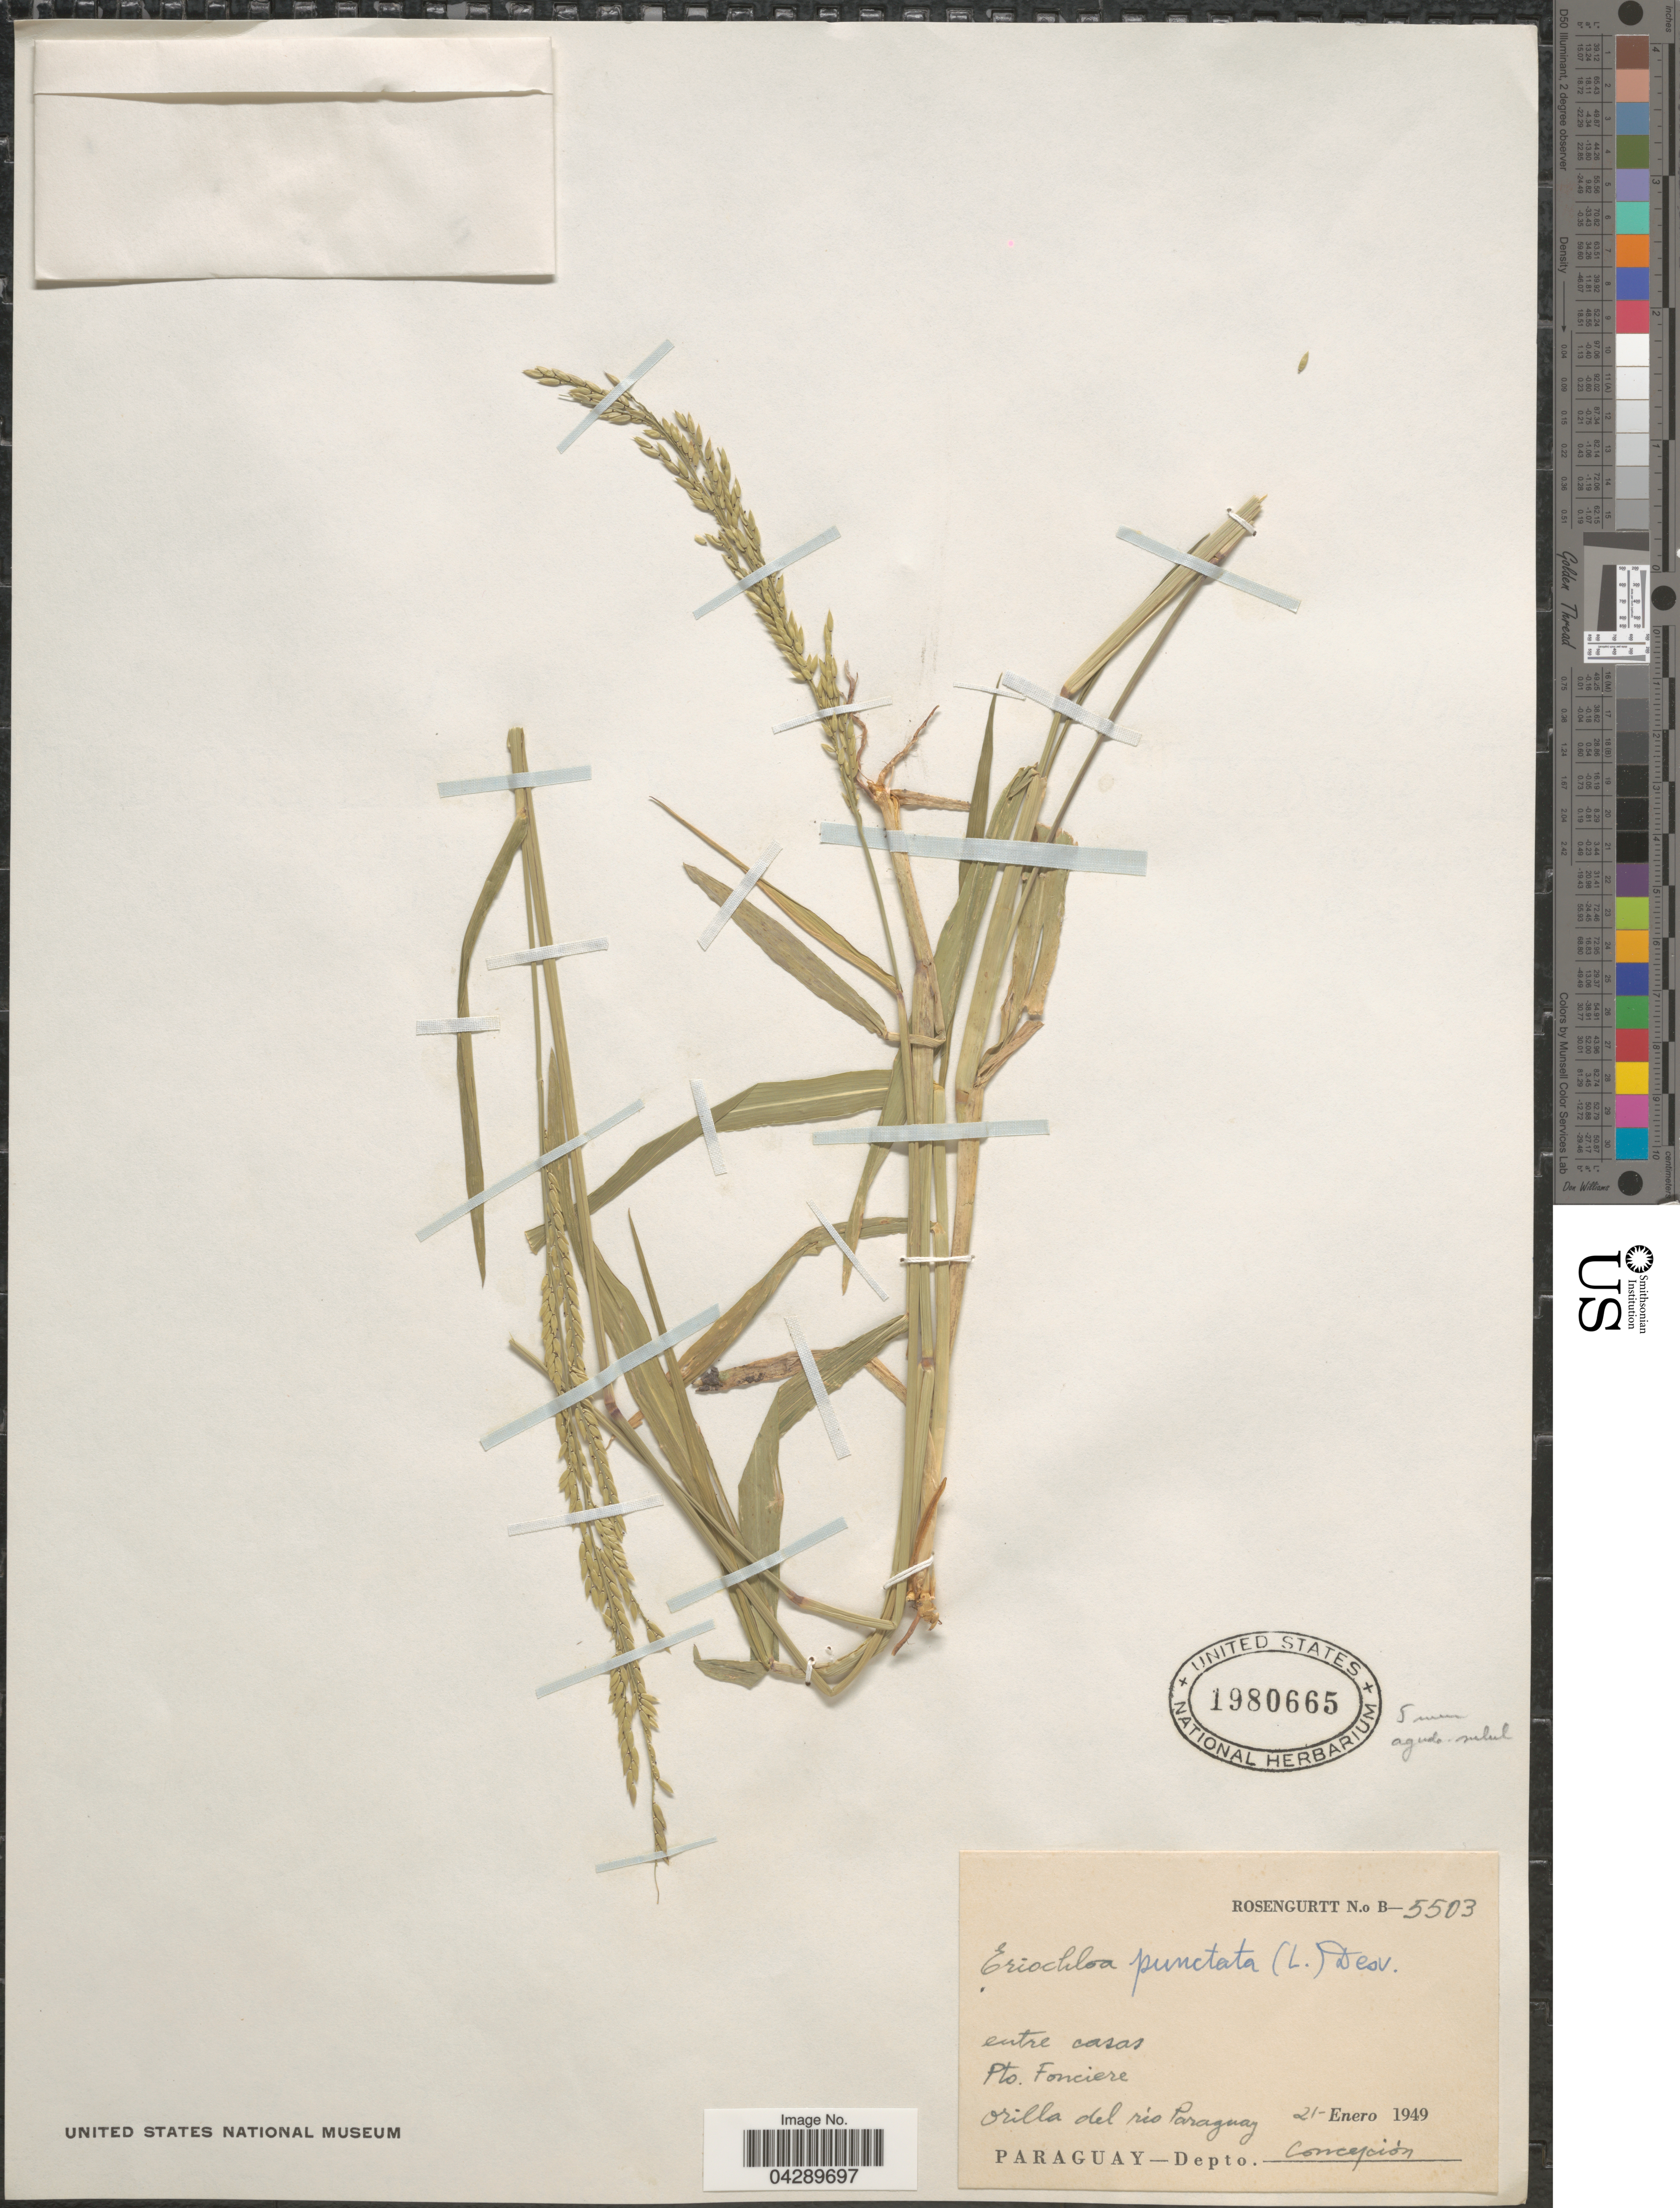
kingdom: Plantae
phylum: Tracheophyta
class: Liliopsida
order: Poales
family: Poaceae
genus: Eriochloa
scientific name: Eriochloa punctata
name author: (L.) Desv. ex Ham.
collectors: Rosengurtt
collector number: B-5503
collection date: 1949-01-21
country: Paraguay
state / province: Concepcion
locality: Entre casas. Pto. Fonciere. Orilla del río Paraguay. Depto. Concepción.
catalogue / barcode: US 1980665